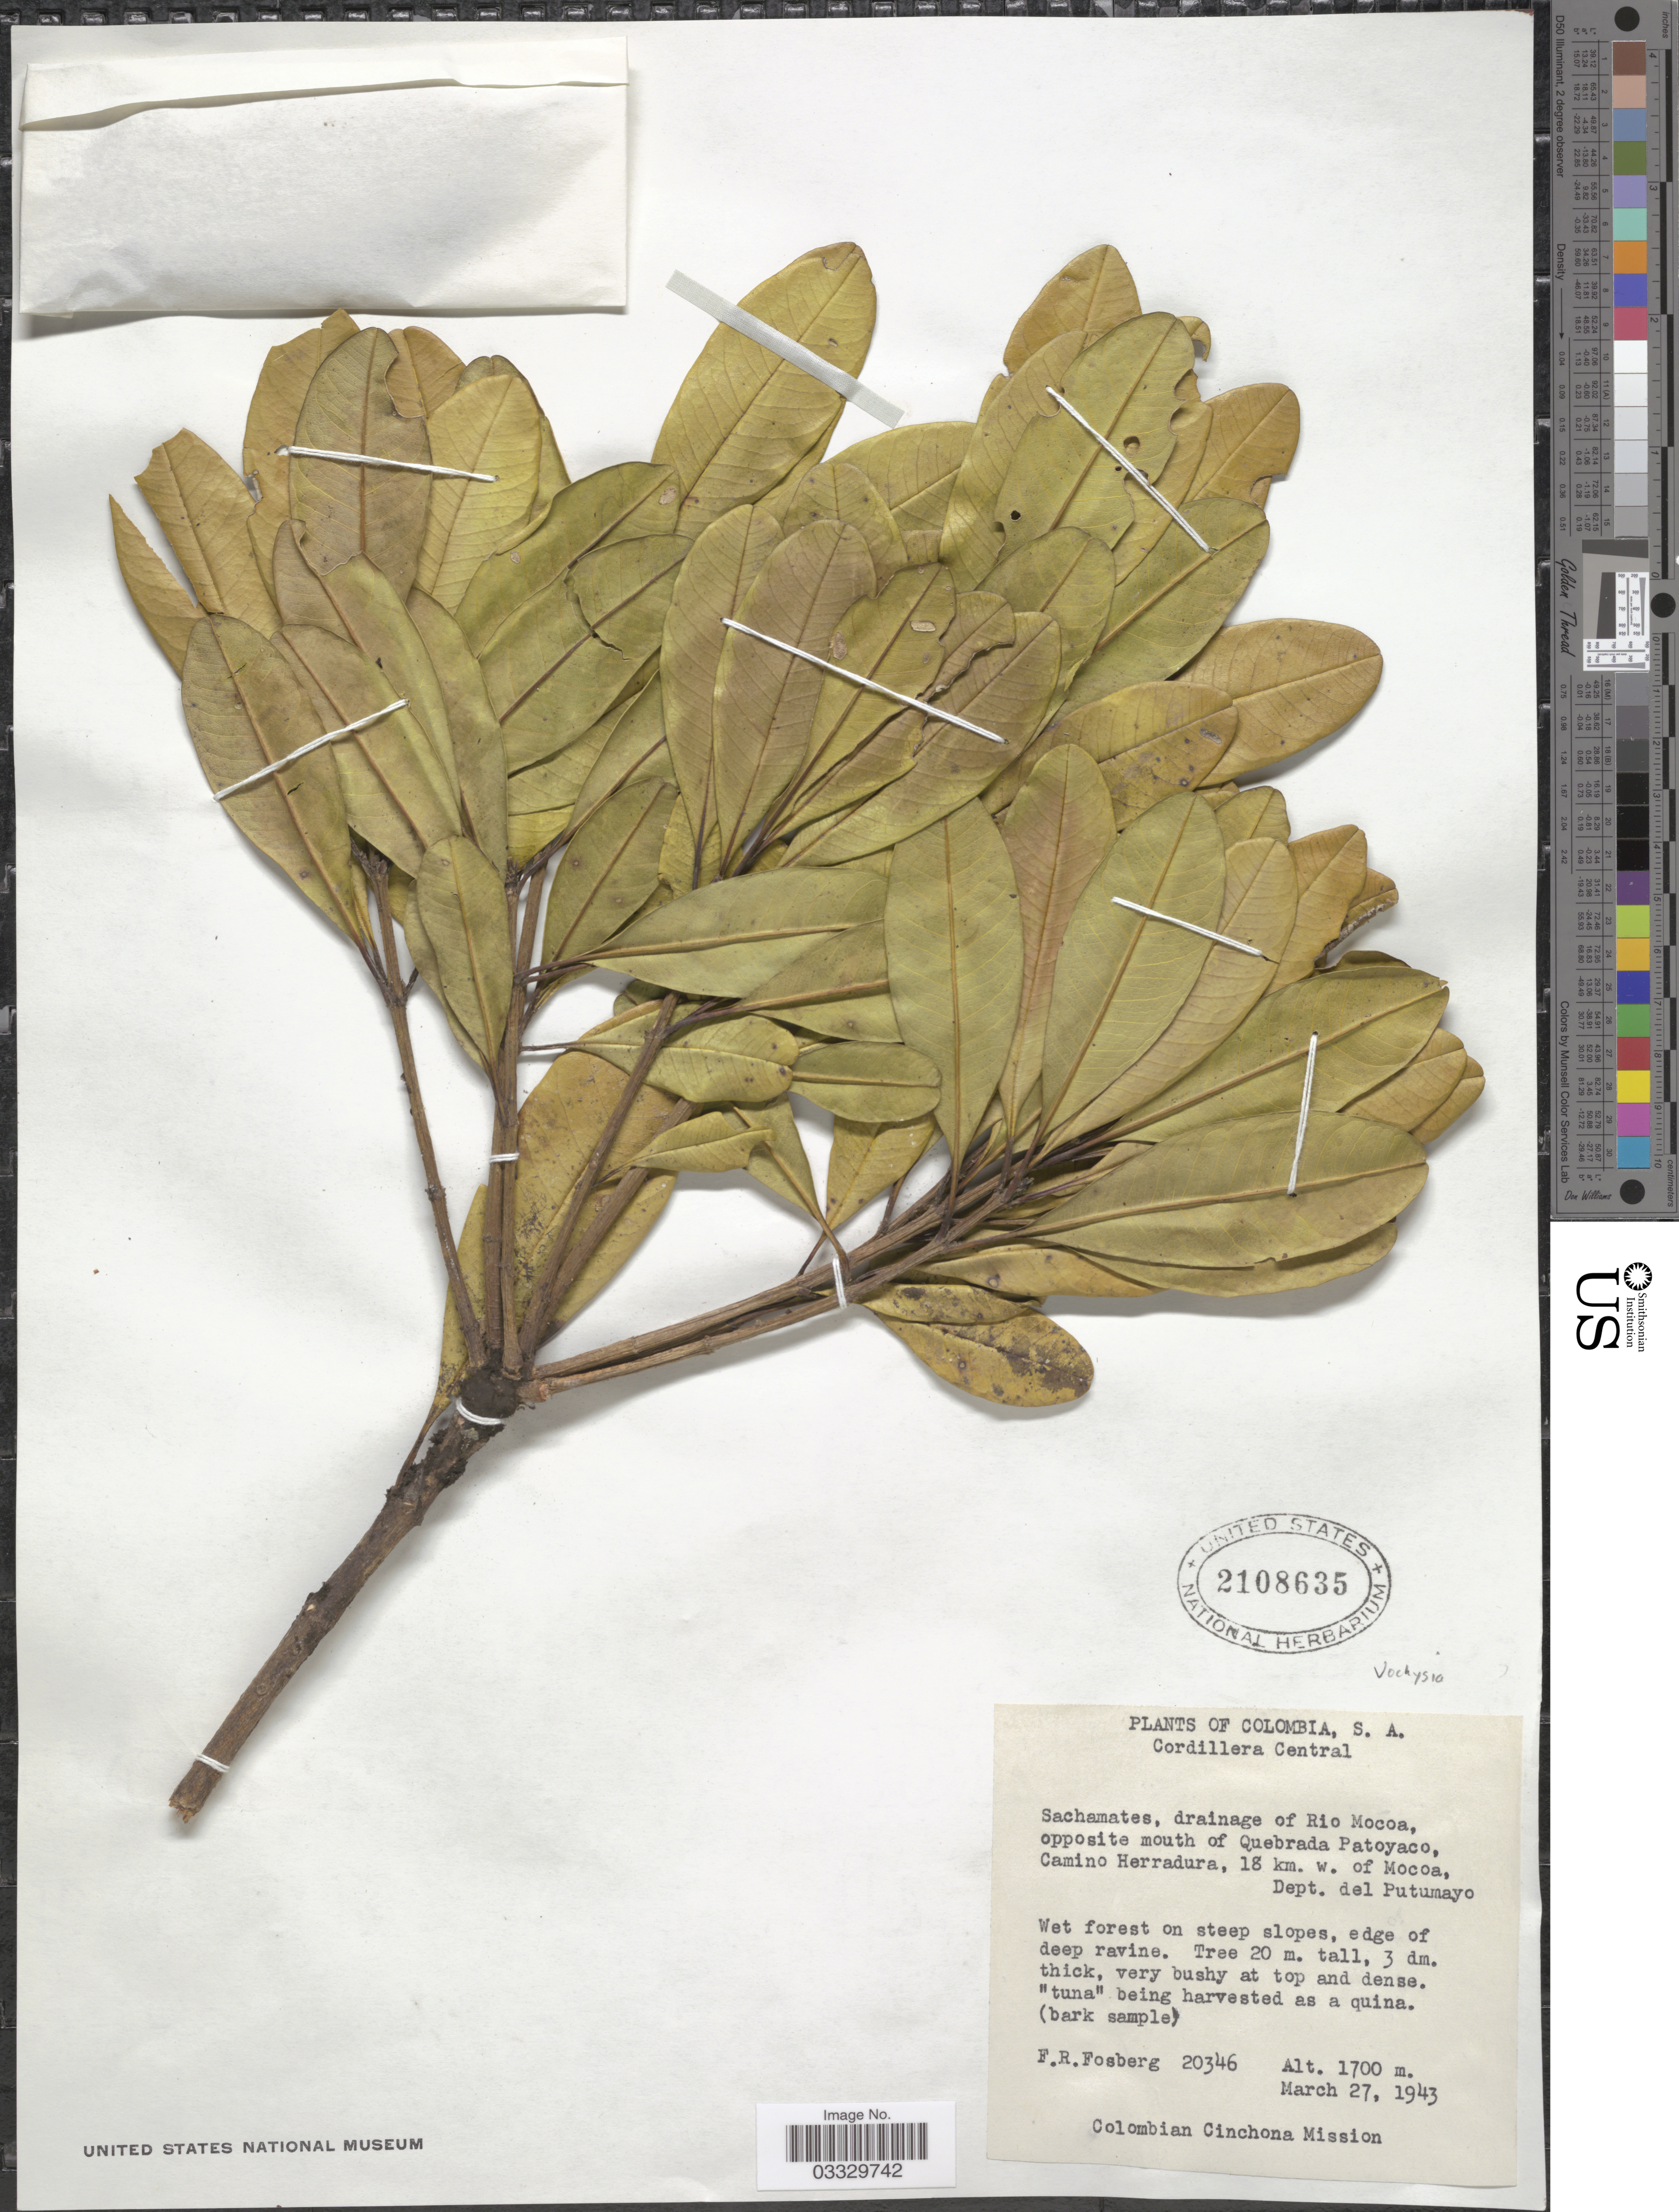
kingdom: Plantae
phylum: Tracheophyta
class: Magnoliopsida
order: Myrtales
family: Vochysiaceae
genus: Vochysia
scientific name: Vochysia sp.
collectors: F. R. Fosberg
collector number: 20346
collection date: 1943-03-27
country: Colombia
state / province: Putumayo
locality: Sachamates, drainage of Rio Mocoa, opposite mouth of Quebrada Patoyaco, Camino Herradura, 18 km. w. of Mocoa, Dept. del Putumayo.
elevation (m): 1700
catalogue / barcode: US 2108635